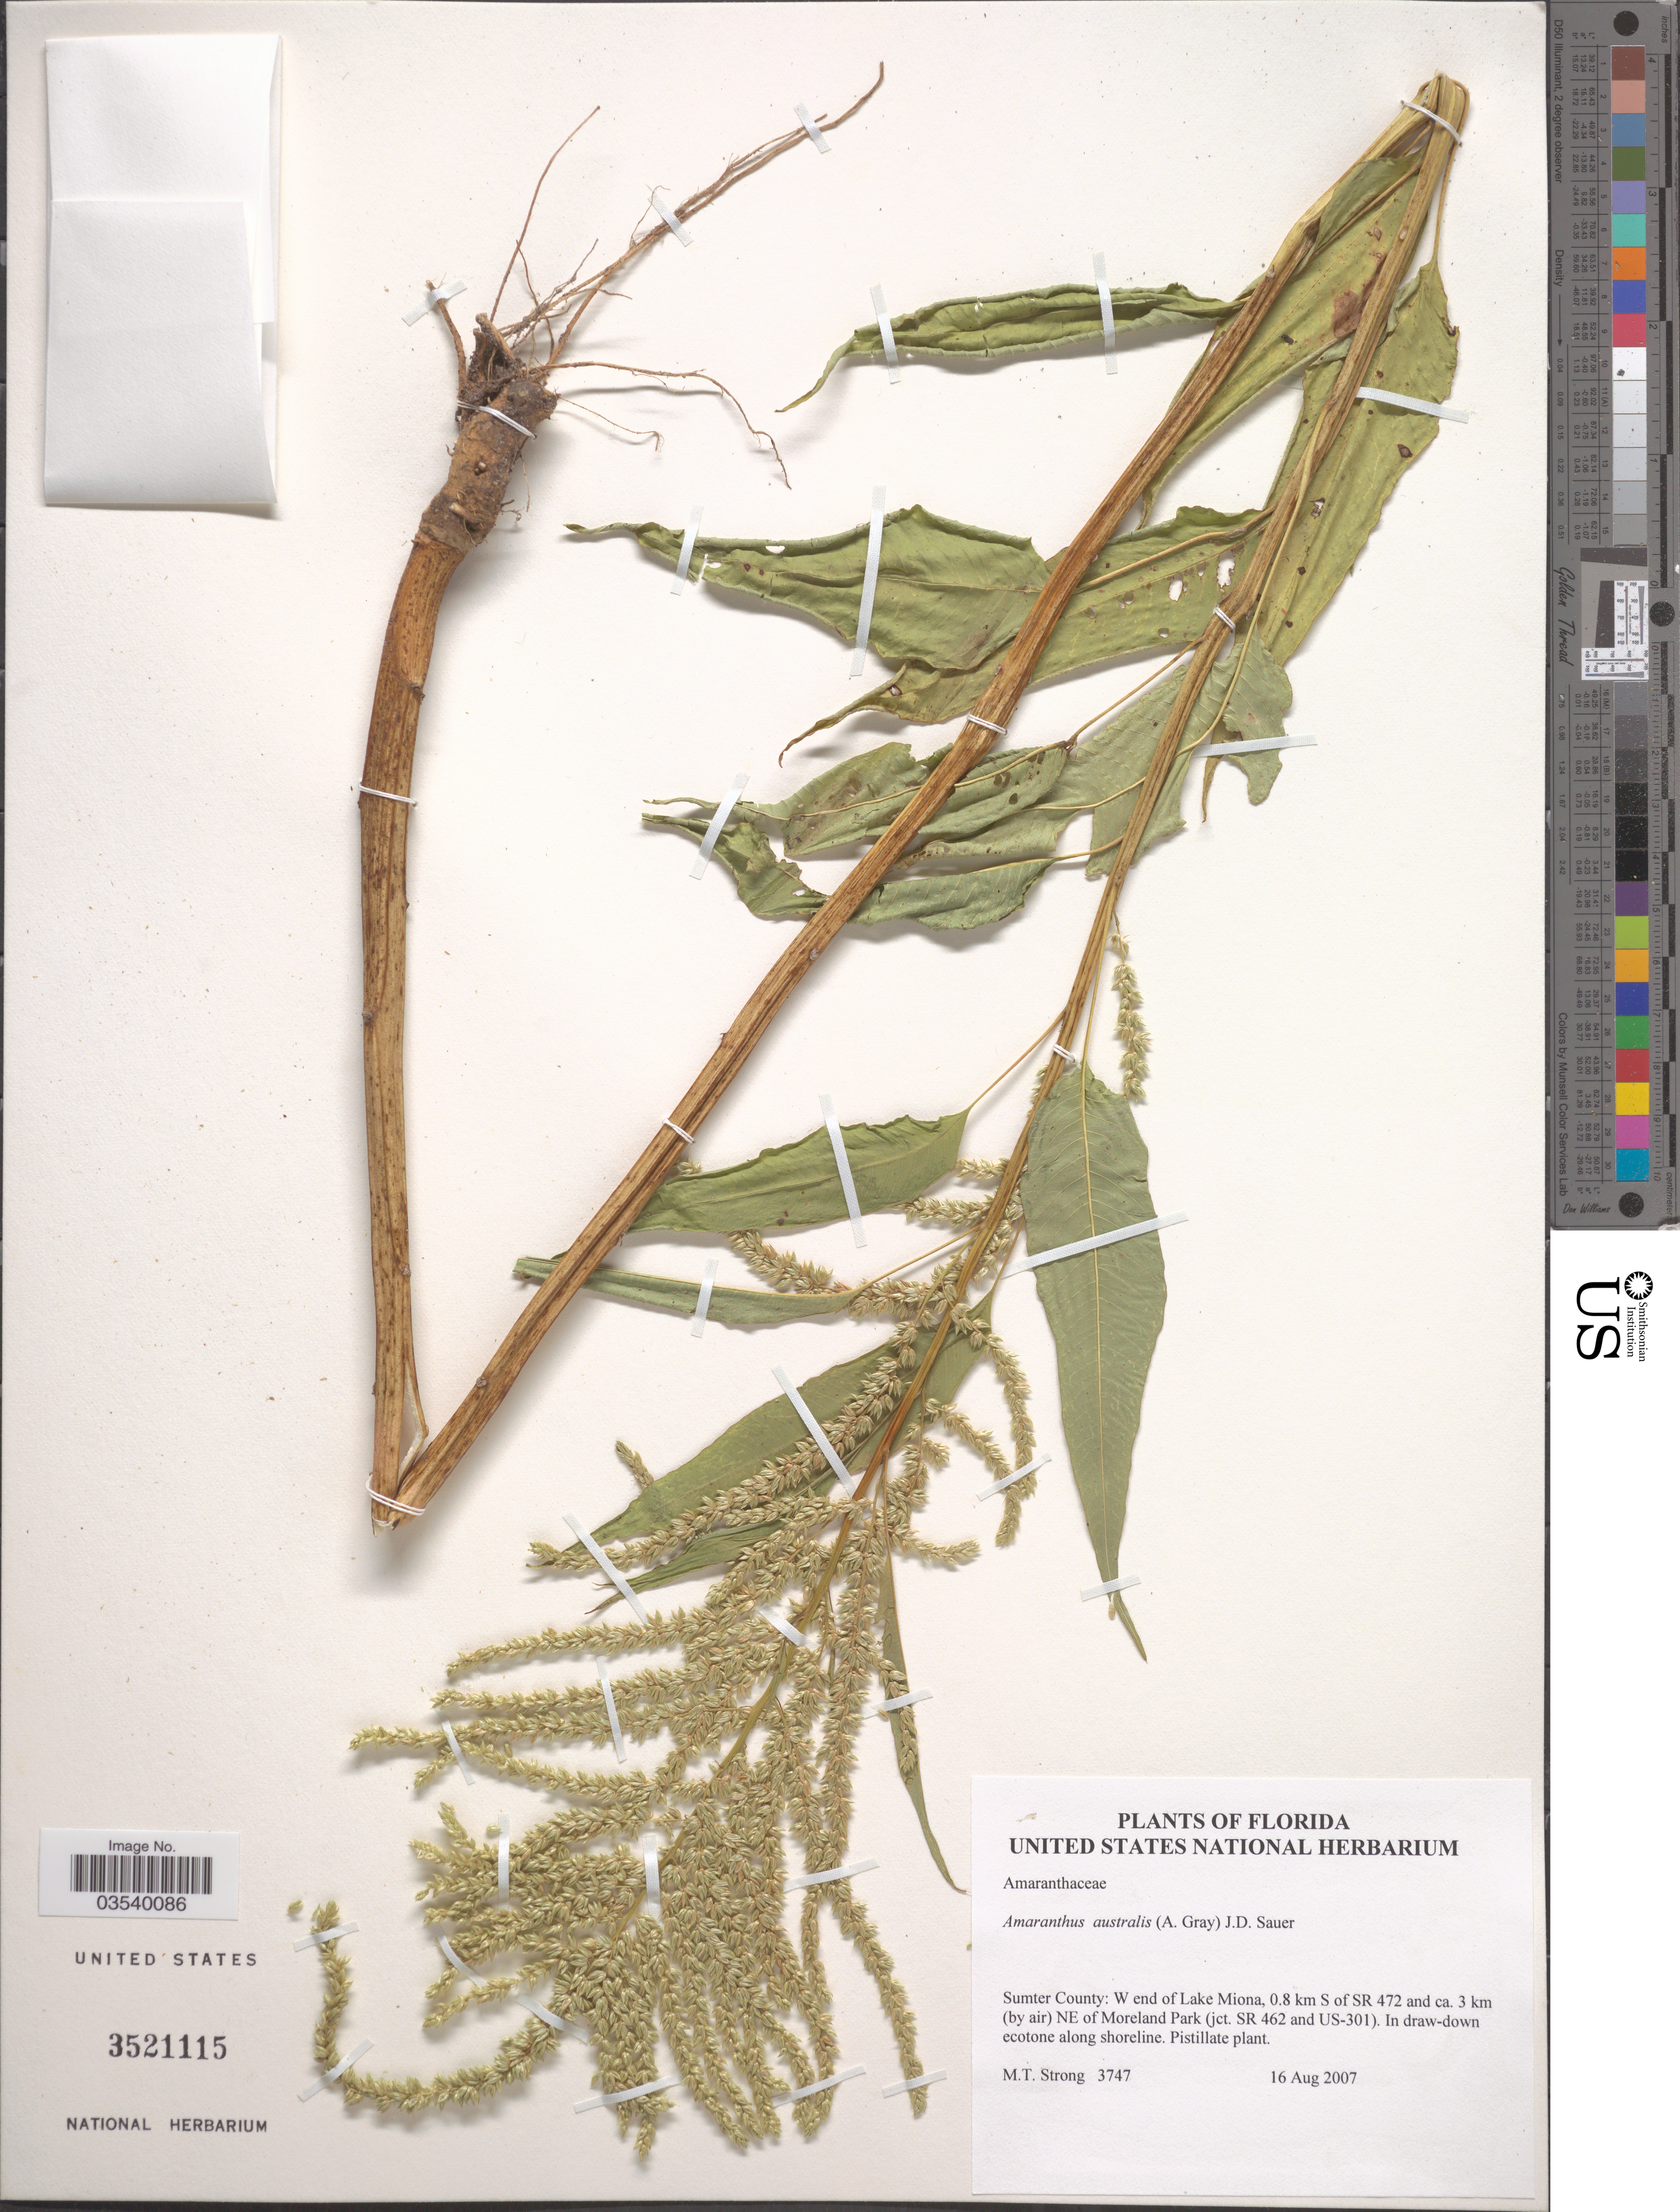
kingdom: Plantae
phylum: Tracheophyta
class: Magnoliopsida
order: Caryophyllales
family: Amaranthaceae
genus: Amaranthus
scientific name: Amaranthus australis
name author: (A. Gray) J.D. Sauer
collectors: M. T. Strong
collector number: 3747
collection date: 2007-08-16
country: United States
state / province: Florida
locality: Sumter County: W end of Lake Miona, 0.8 km S of SR 472 and ca. 3 km (by air) NE of Moreland Park (jct. SR 462 and US-301)./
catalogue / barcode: US 3521115